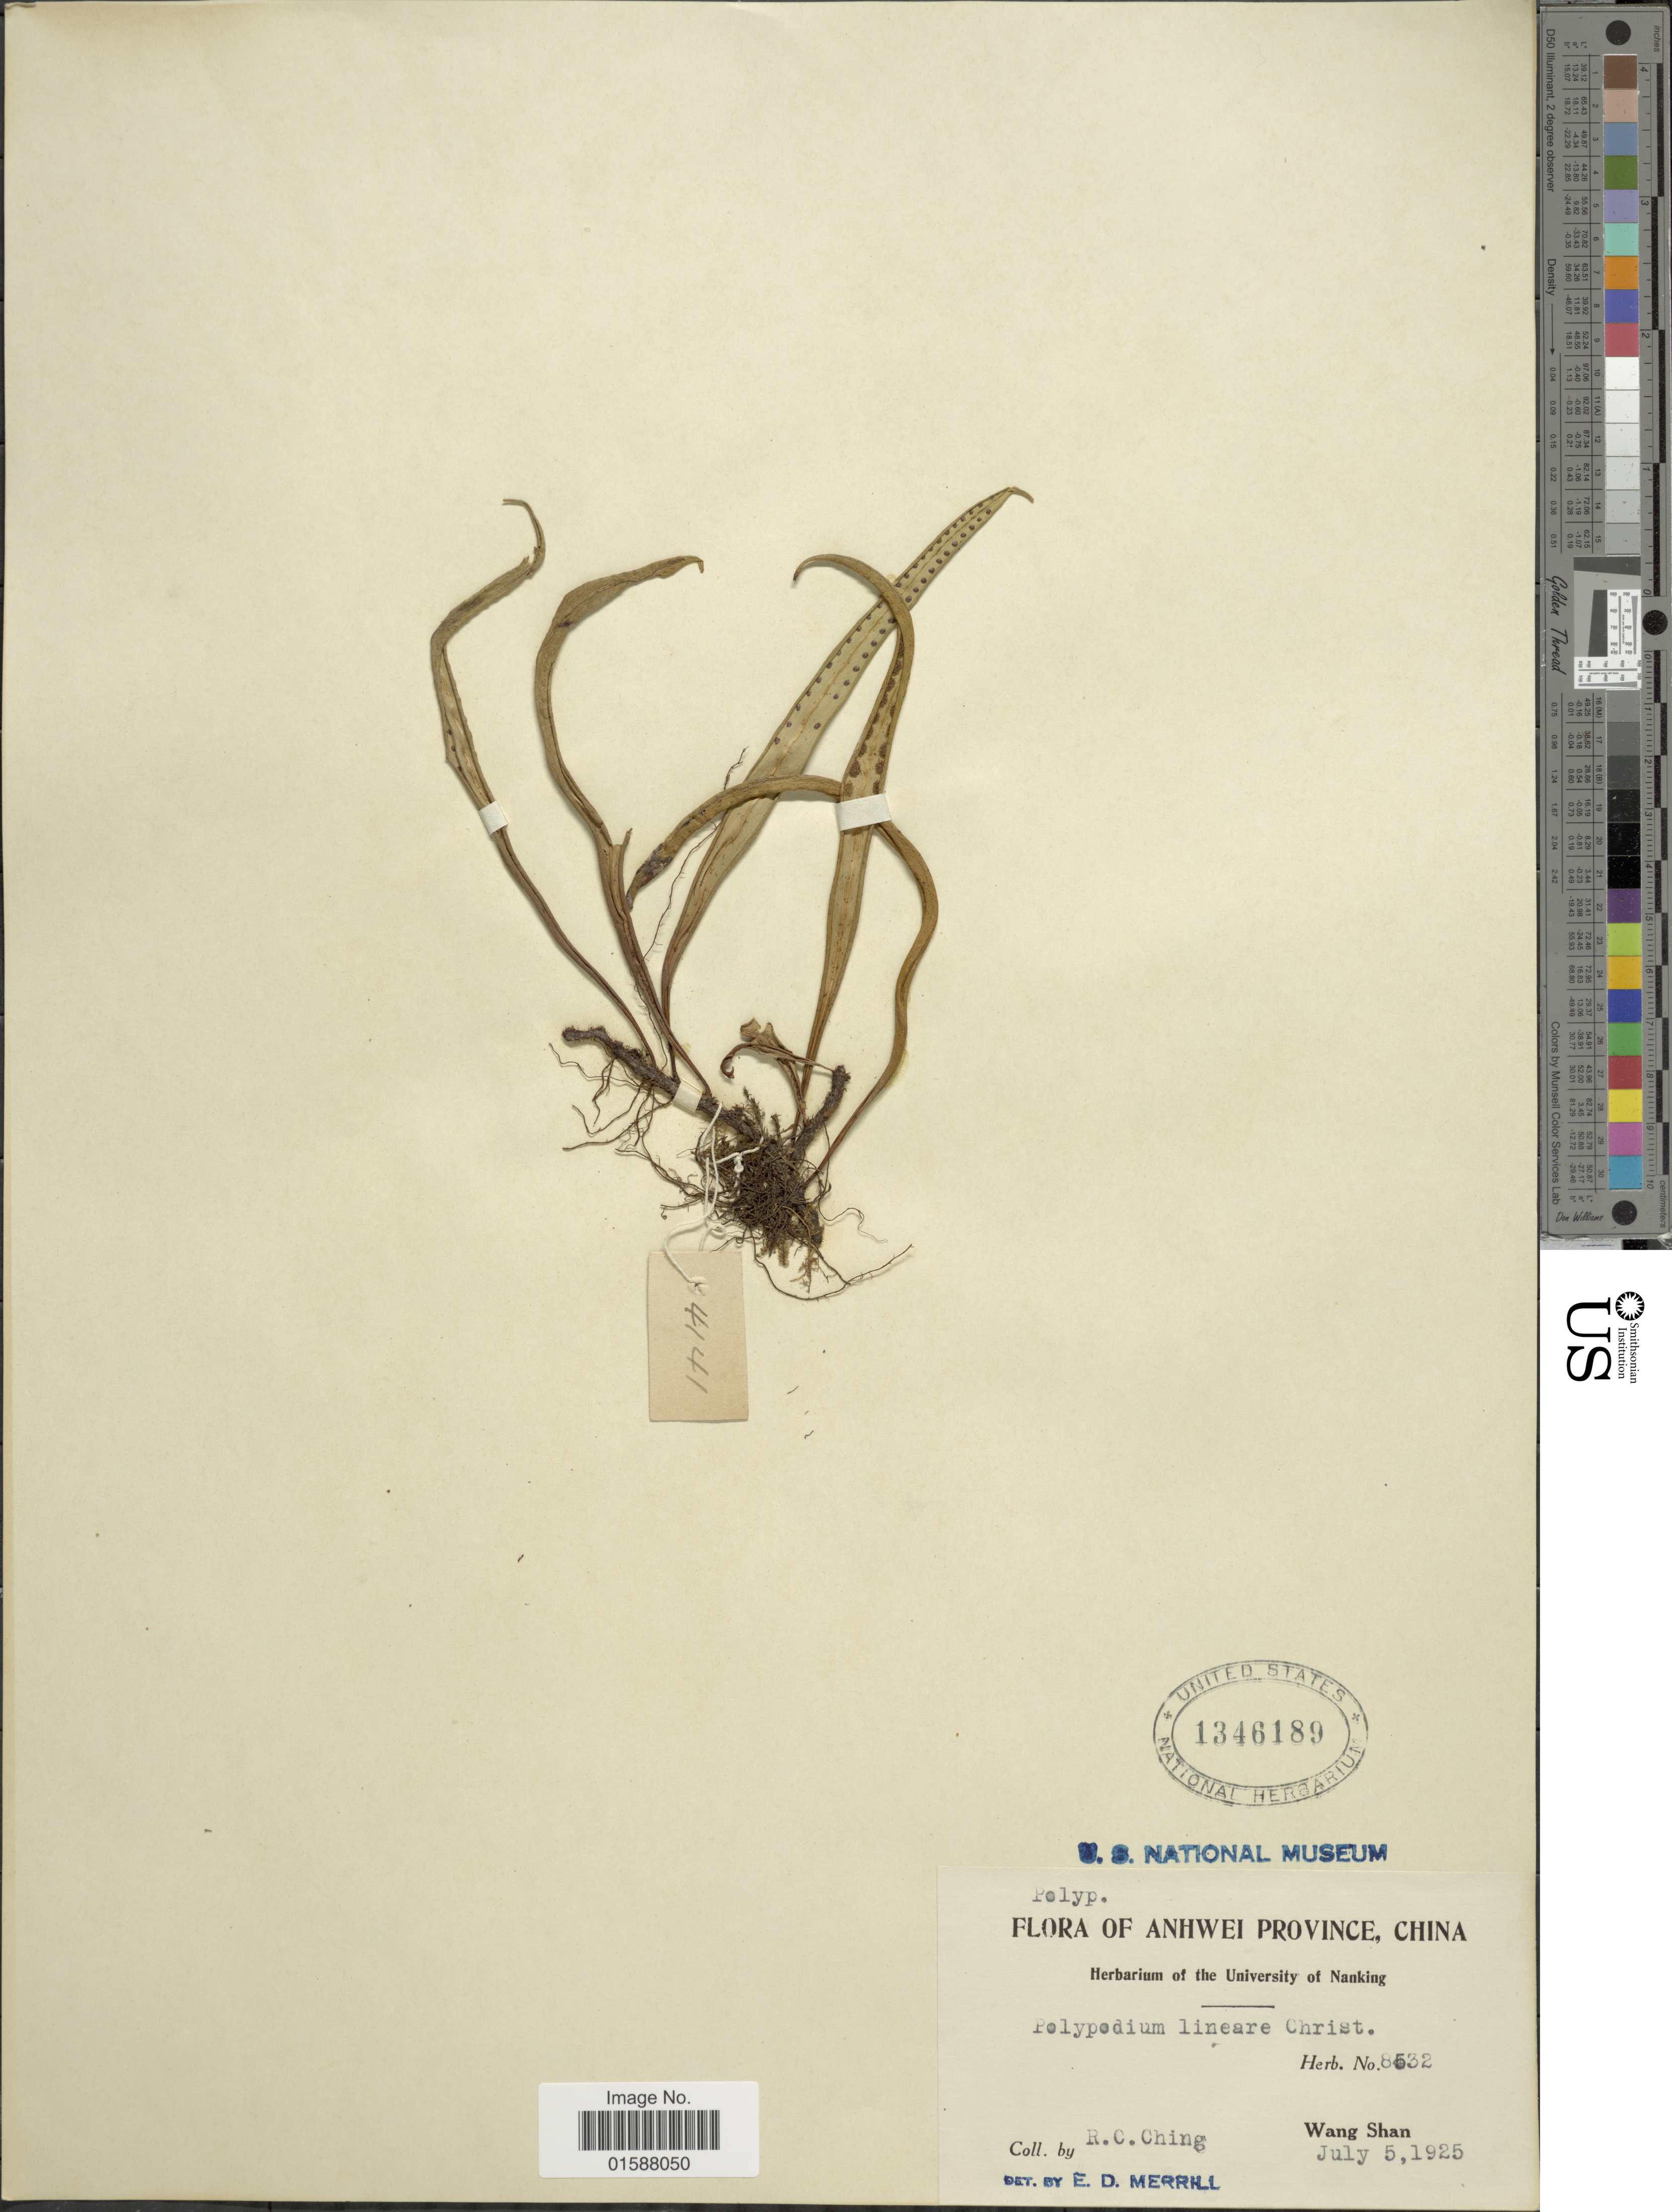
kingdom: Plantae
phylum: Tracheophyta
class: Polypodiopsida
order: Polypodiales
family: Polypodiaceae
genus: Lepisorus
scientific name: Lepisorus thunbergianus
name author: (Kaulf.) Ching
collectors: R. C. Ching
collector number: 8532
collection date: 1925-07-05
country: China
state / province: Anhui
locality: Anhwei Province, Wang Shan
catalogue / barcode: US 1346189